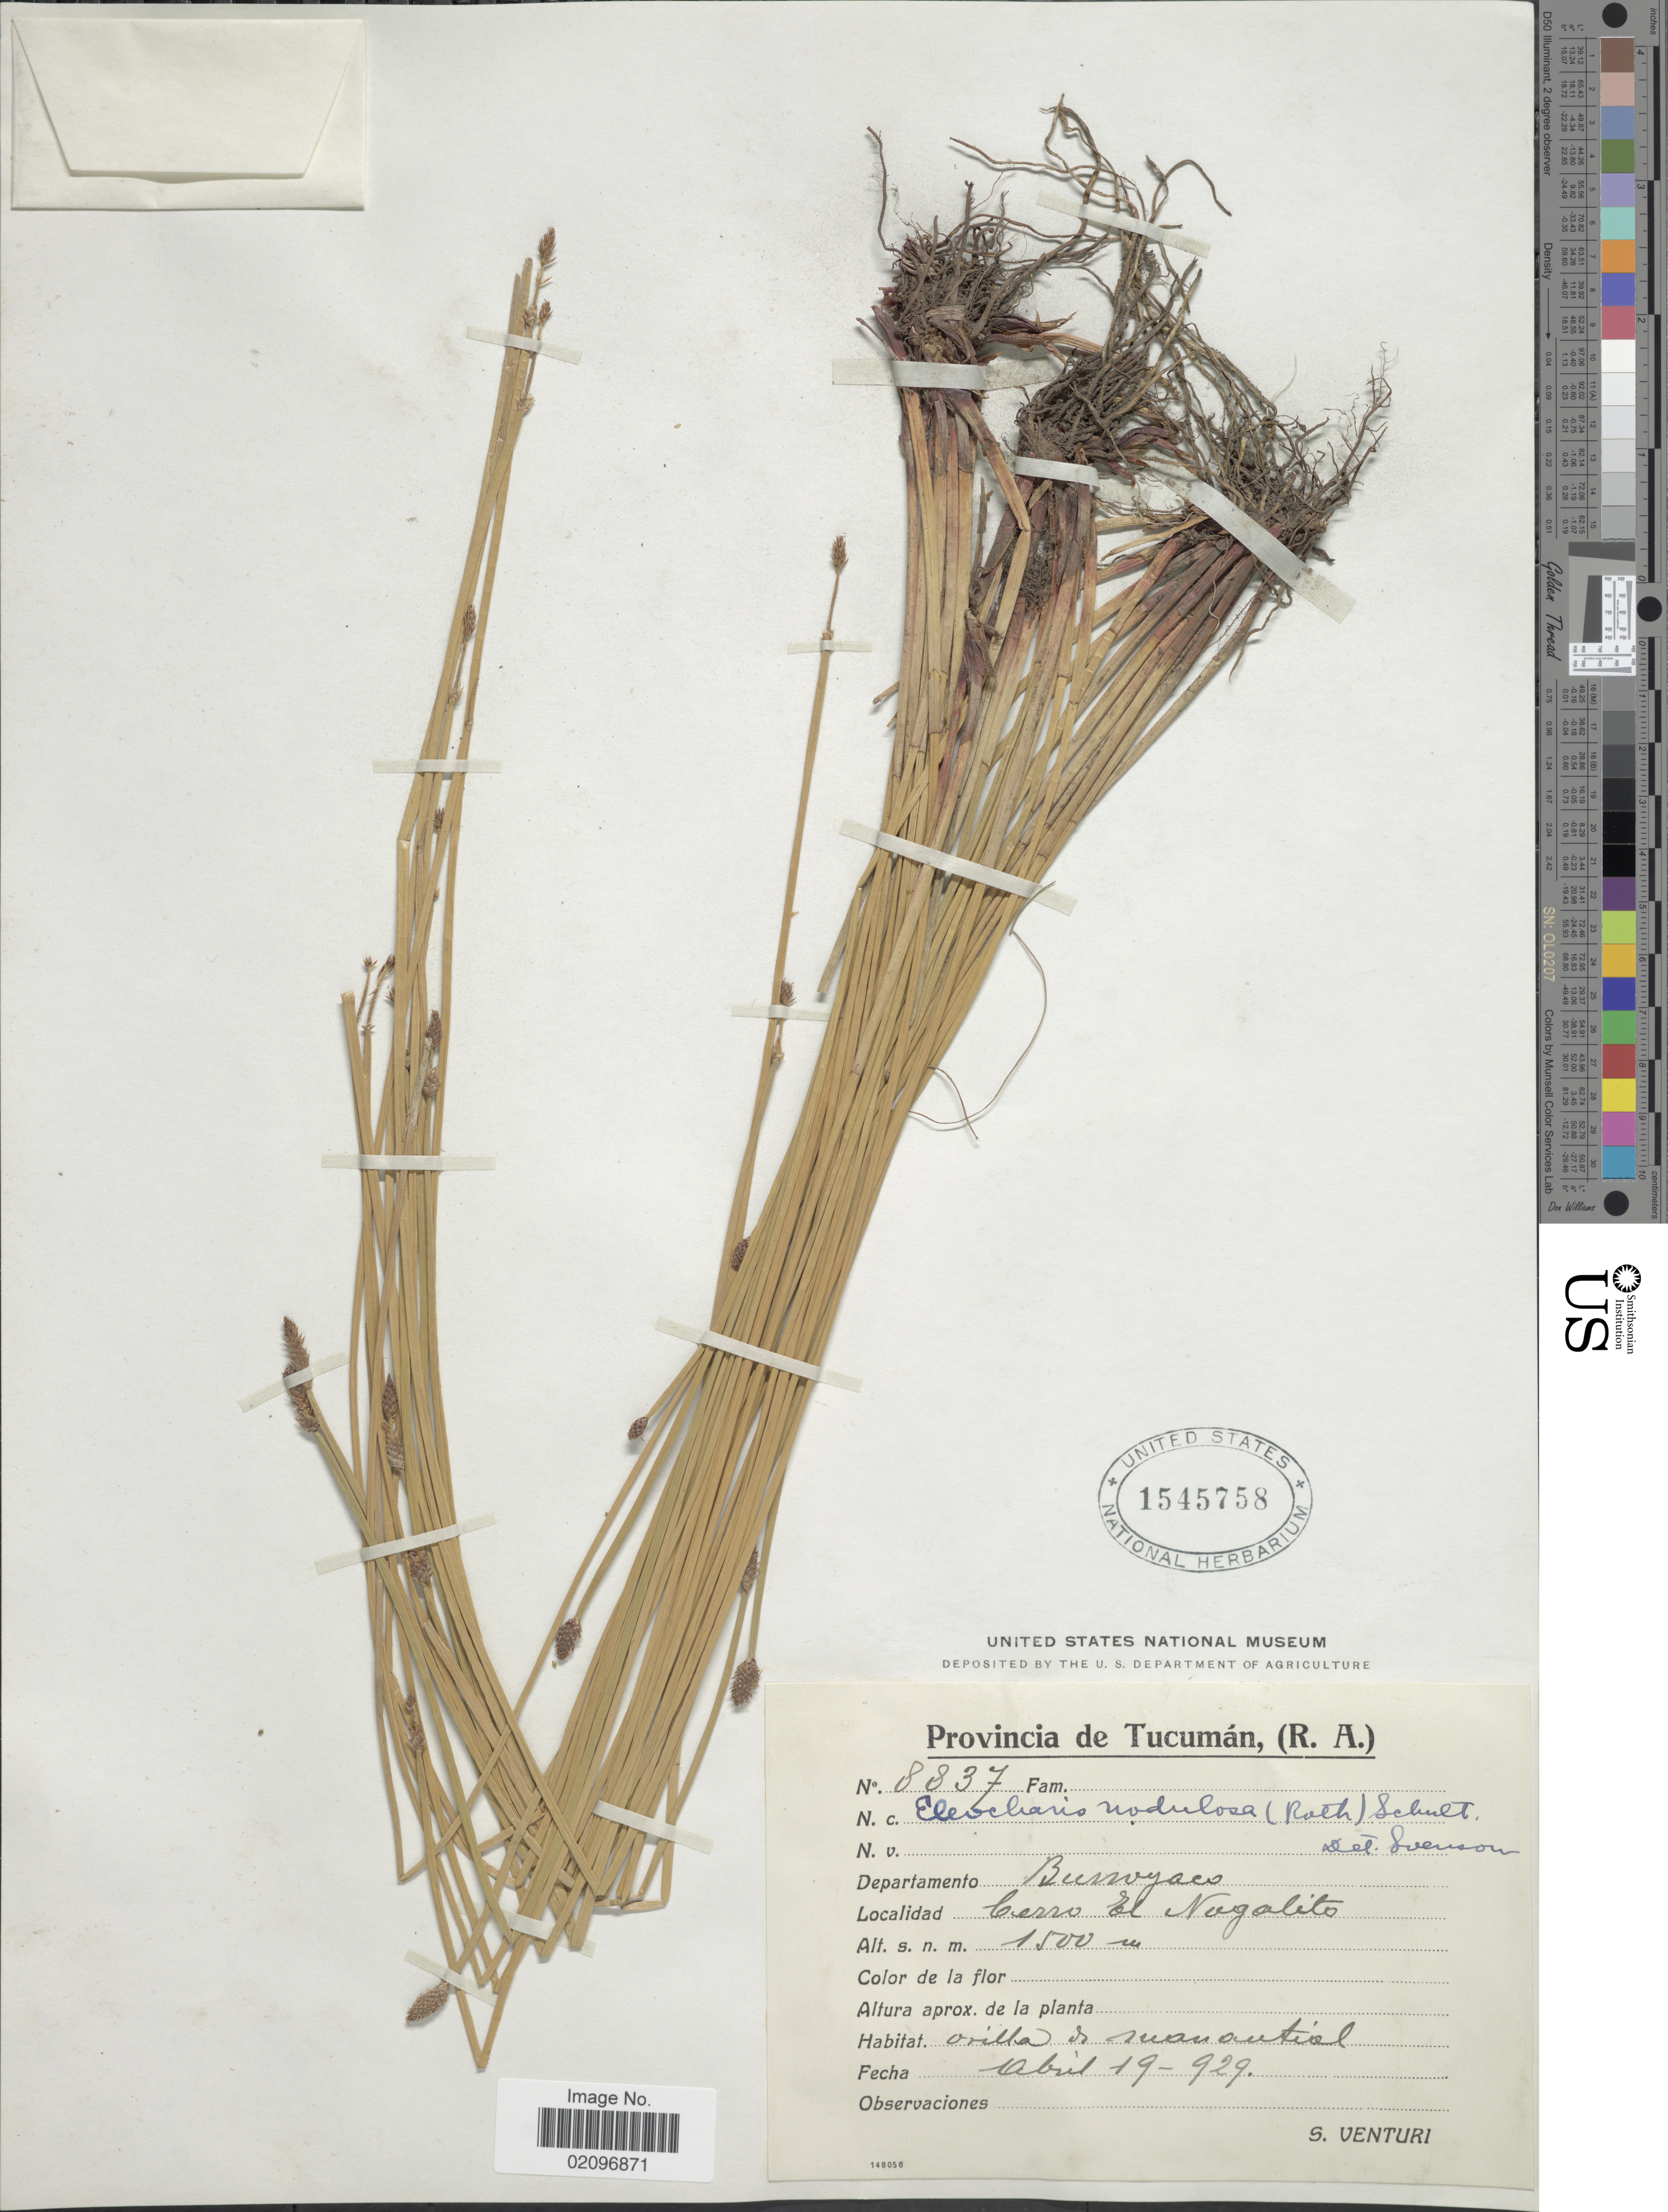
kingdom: Plantae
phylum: Tracheophyta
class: Liliopsida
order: Poales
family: Cyperaceae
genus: Eleocharis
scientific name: Eleocharis montana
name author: (Kunth) Roem. & Schult.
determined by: Strong, Mark T., (BOT), Smithsonian Institution - National Museum of Natural History (UNITED STATES)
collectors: S. Venturi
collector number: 8837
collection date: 1929-04-19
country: Argentina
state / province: Tucuman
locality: (R.A.) Departamento Burroyaco, Cerro El Nogalito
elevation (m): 1500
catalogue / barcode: US 1545758